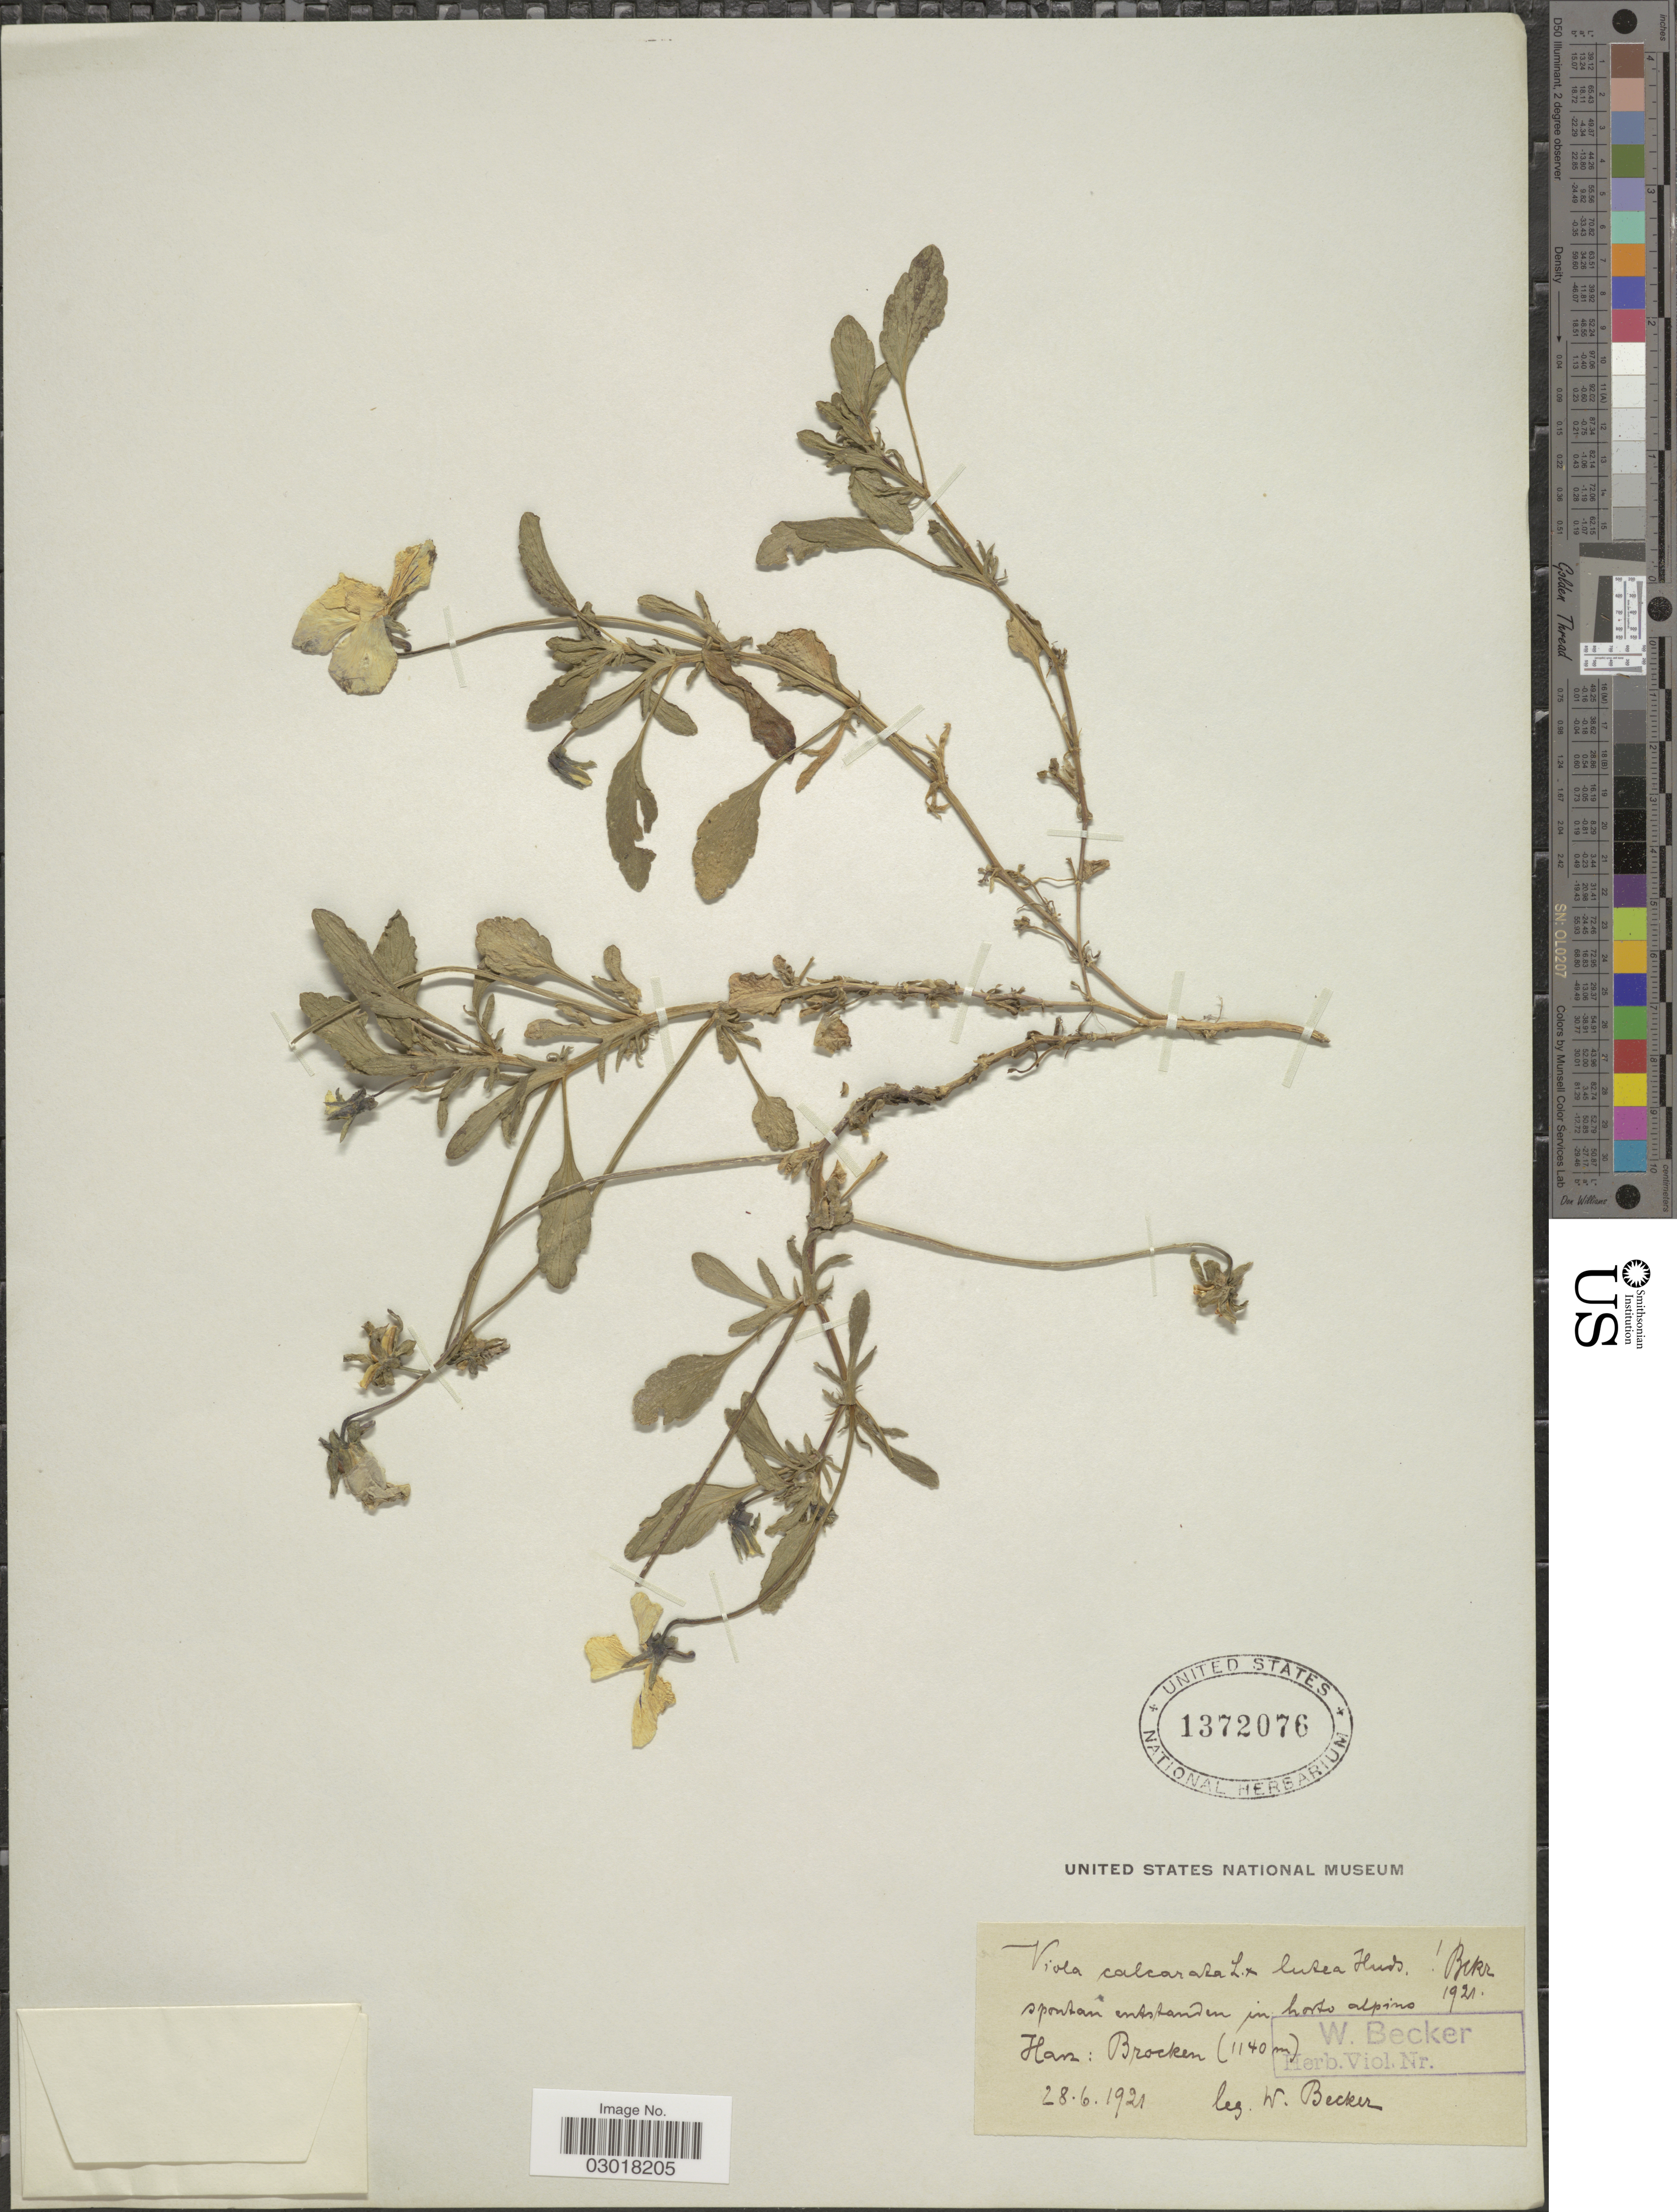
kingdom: Plantae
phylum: Tracheophyta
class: Magnoliopsida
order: Malpighiales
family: Violaceae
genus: Viola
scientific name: Viola calcarata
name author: L.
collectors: W. Becker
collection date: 1921-06-28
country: Germany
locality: In horto alpins Harz: Brocken.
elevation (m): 1140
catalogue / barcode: US 1372076